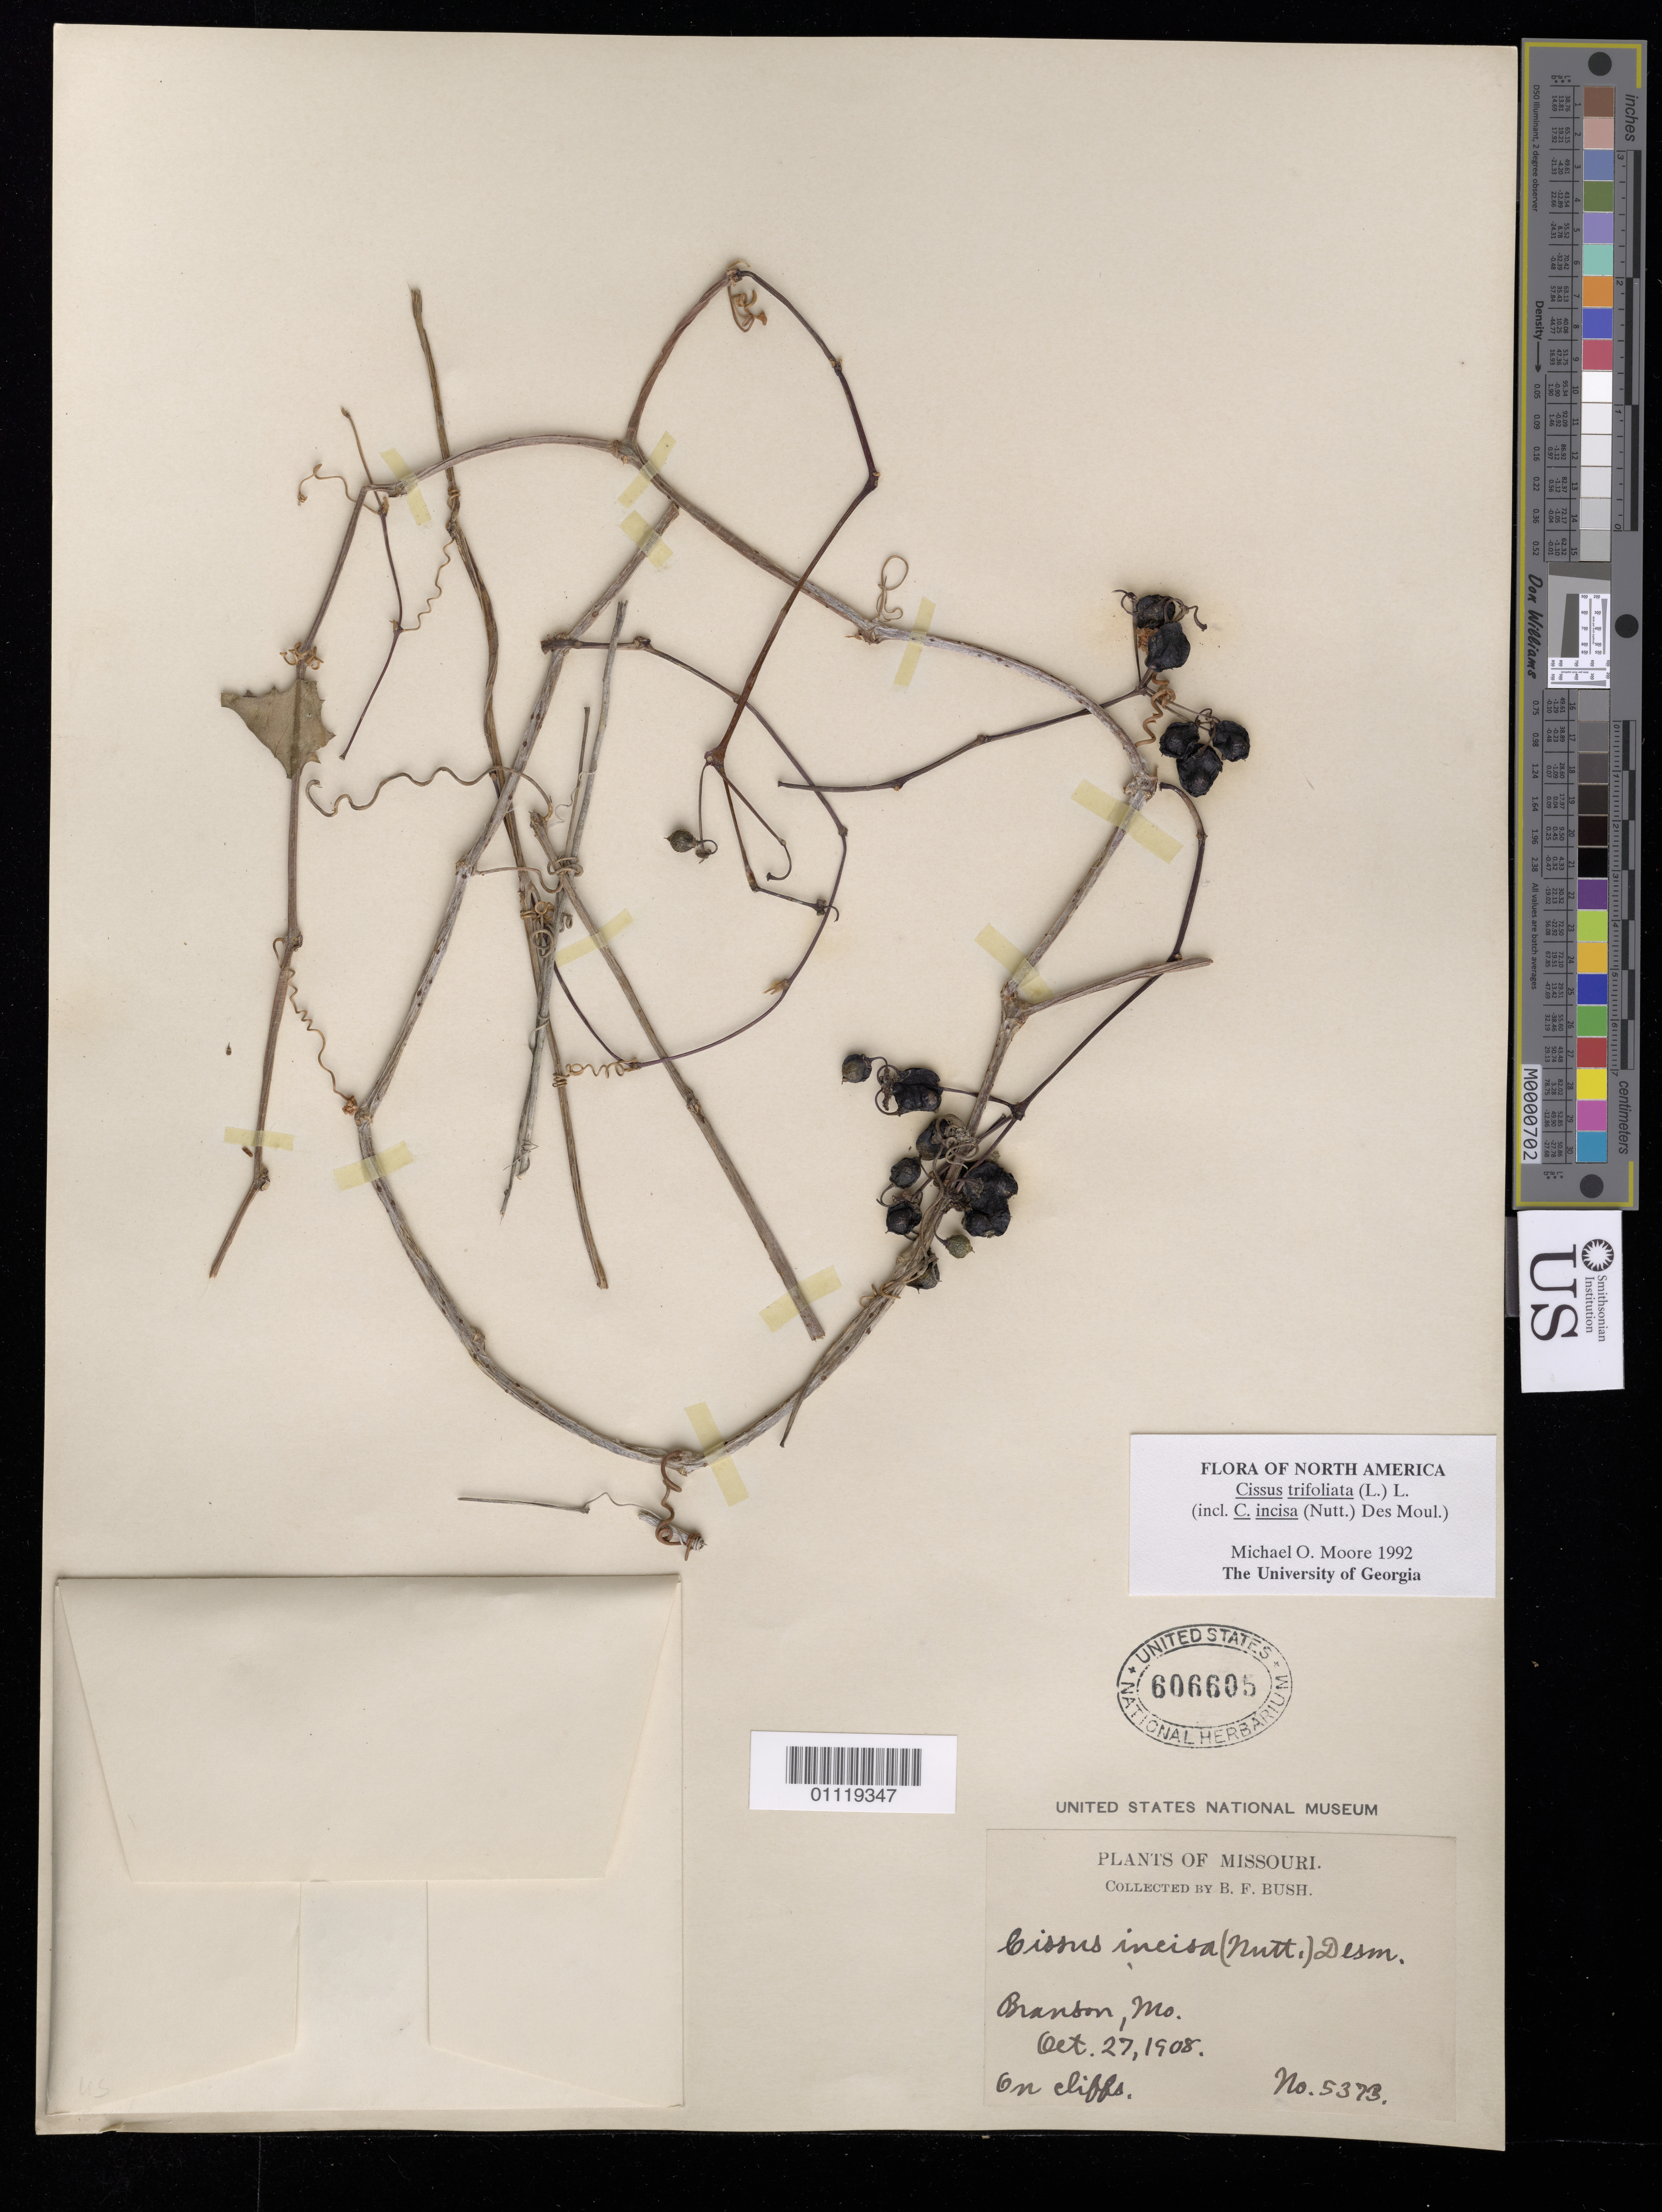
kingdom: Plantae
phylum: Tracheophyta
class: Magnoliopsida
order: Vitales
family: Vitaceae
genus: Cissus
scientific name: Cissus trifoliata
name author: (L.) L.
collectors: B. F. Bush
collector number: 5373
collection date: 1908-10-27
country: United States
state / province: Missouri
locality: Branson.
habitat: On cliffs.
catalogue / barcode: US 606605